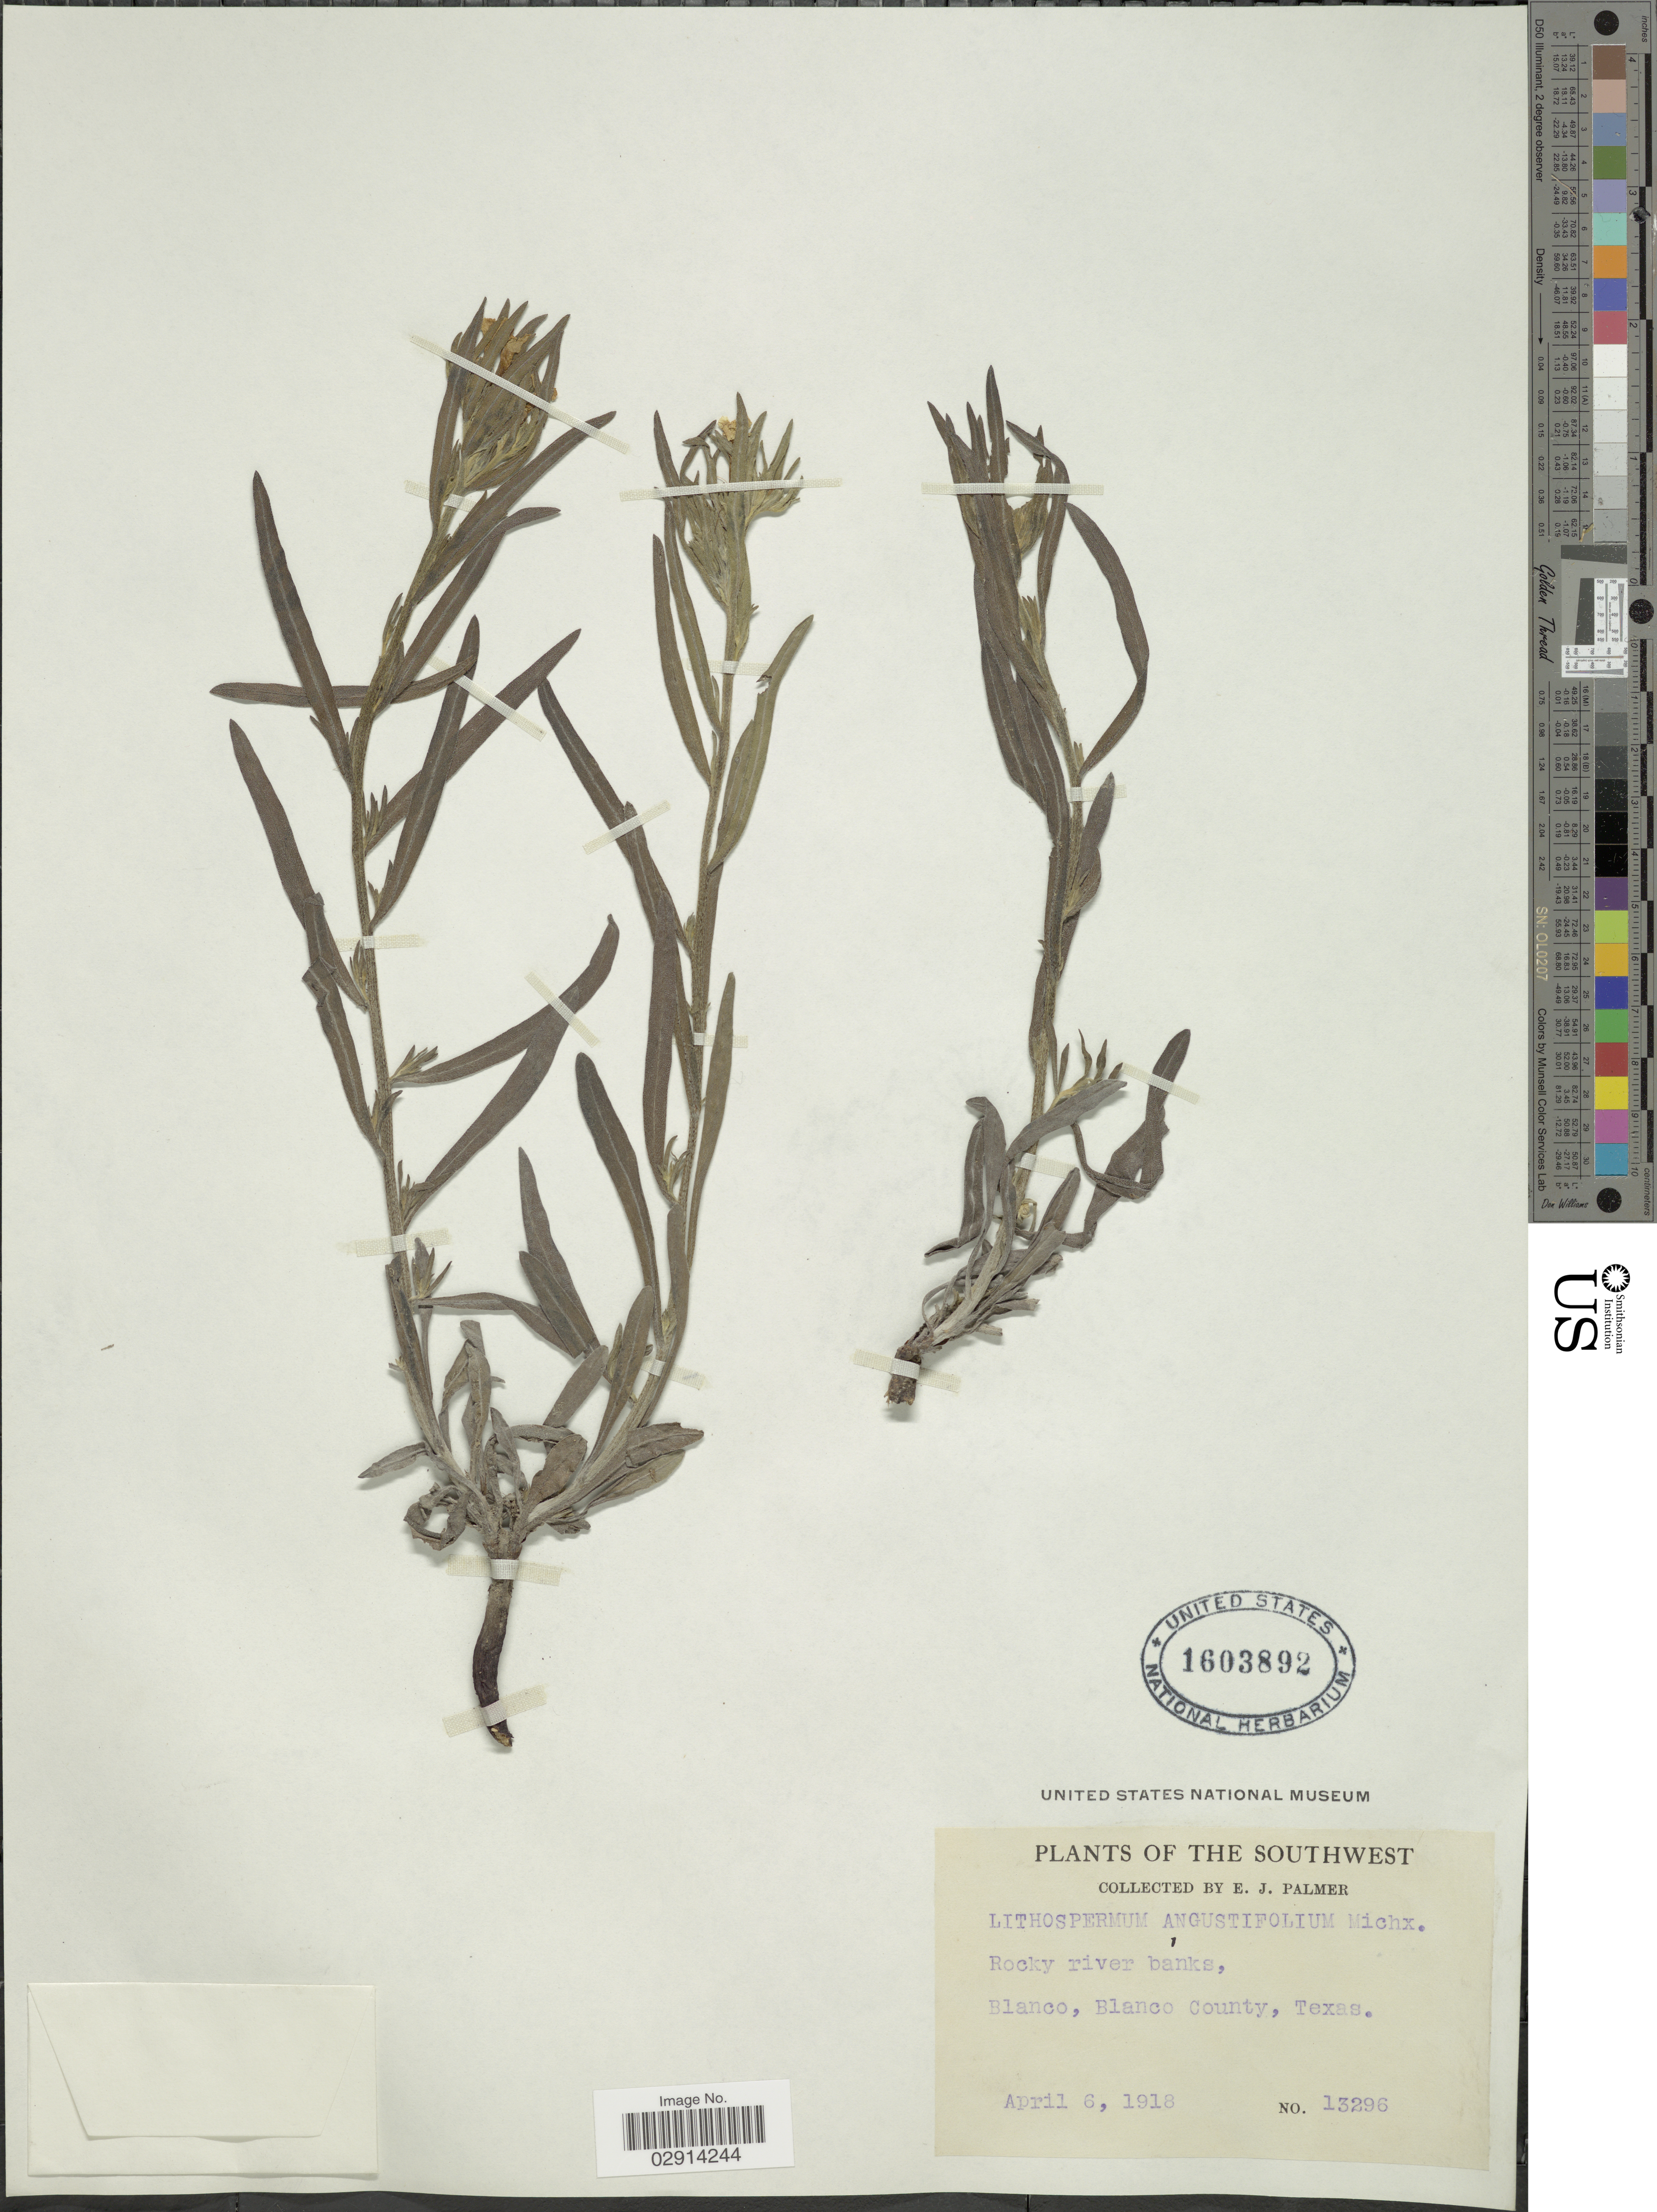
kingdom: Plantae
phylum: Tracheophyta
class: Magnoliopsida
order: Boraginales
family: Boraginaceae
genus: Lithospermum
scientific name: Lithospermum incisum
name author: Lehm.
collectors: E. J. Palmer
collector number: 13296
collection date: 1918-04-06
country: United States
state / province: Texas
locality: Southwest. Rocky river banks, Blanco, Blanco County.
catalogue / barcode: US 1603892